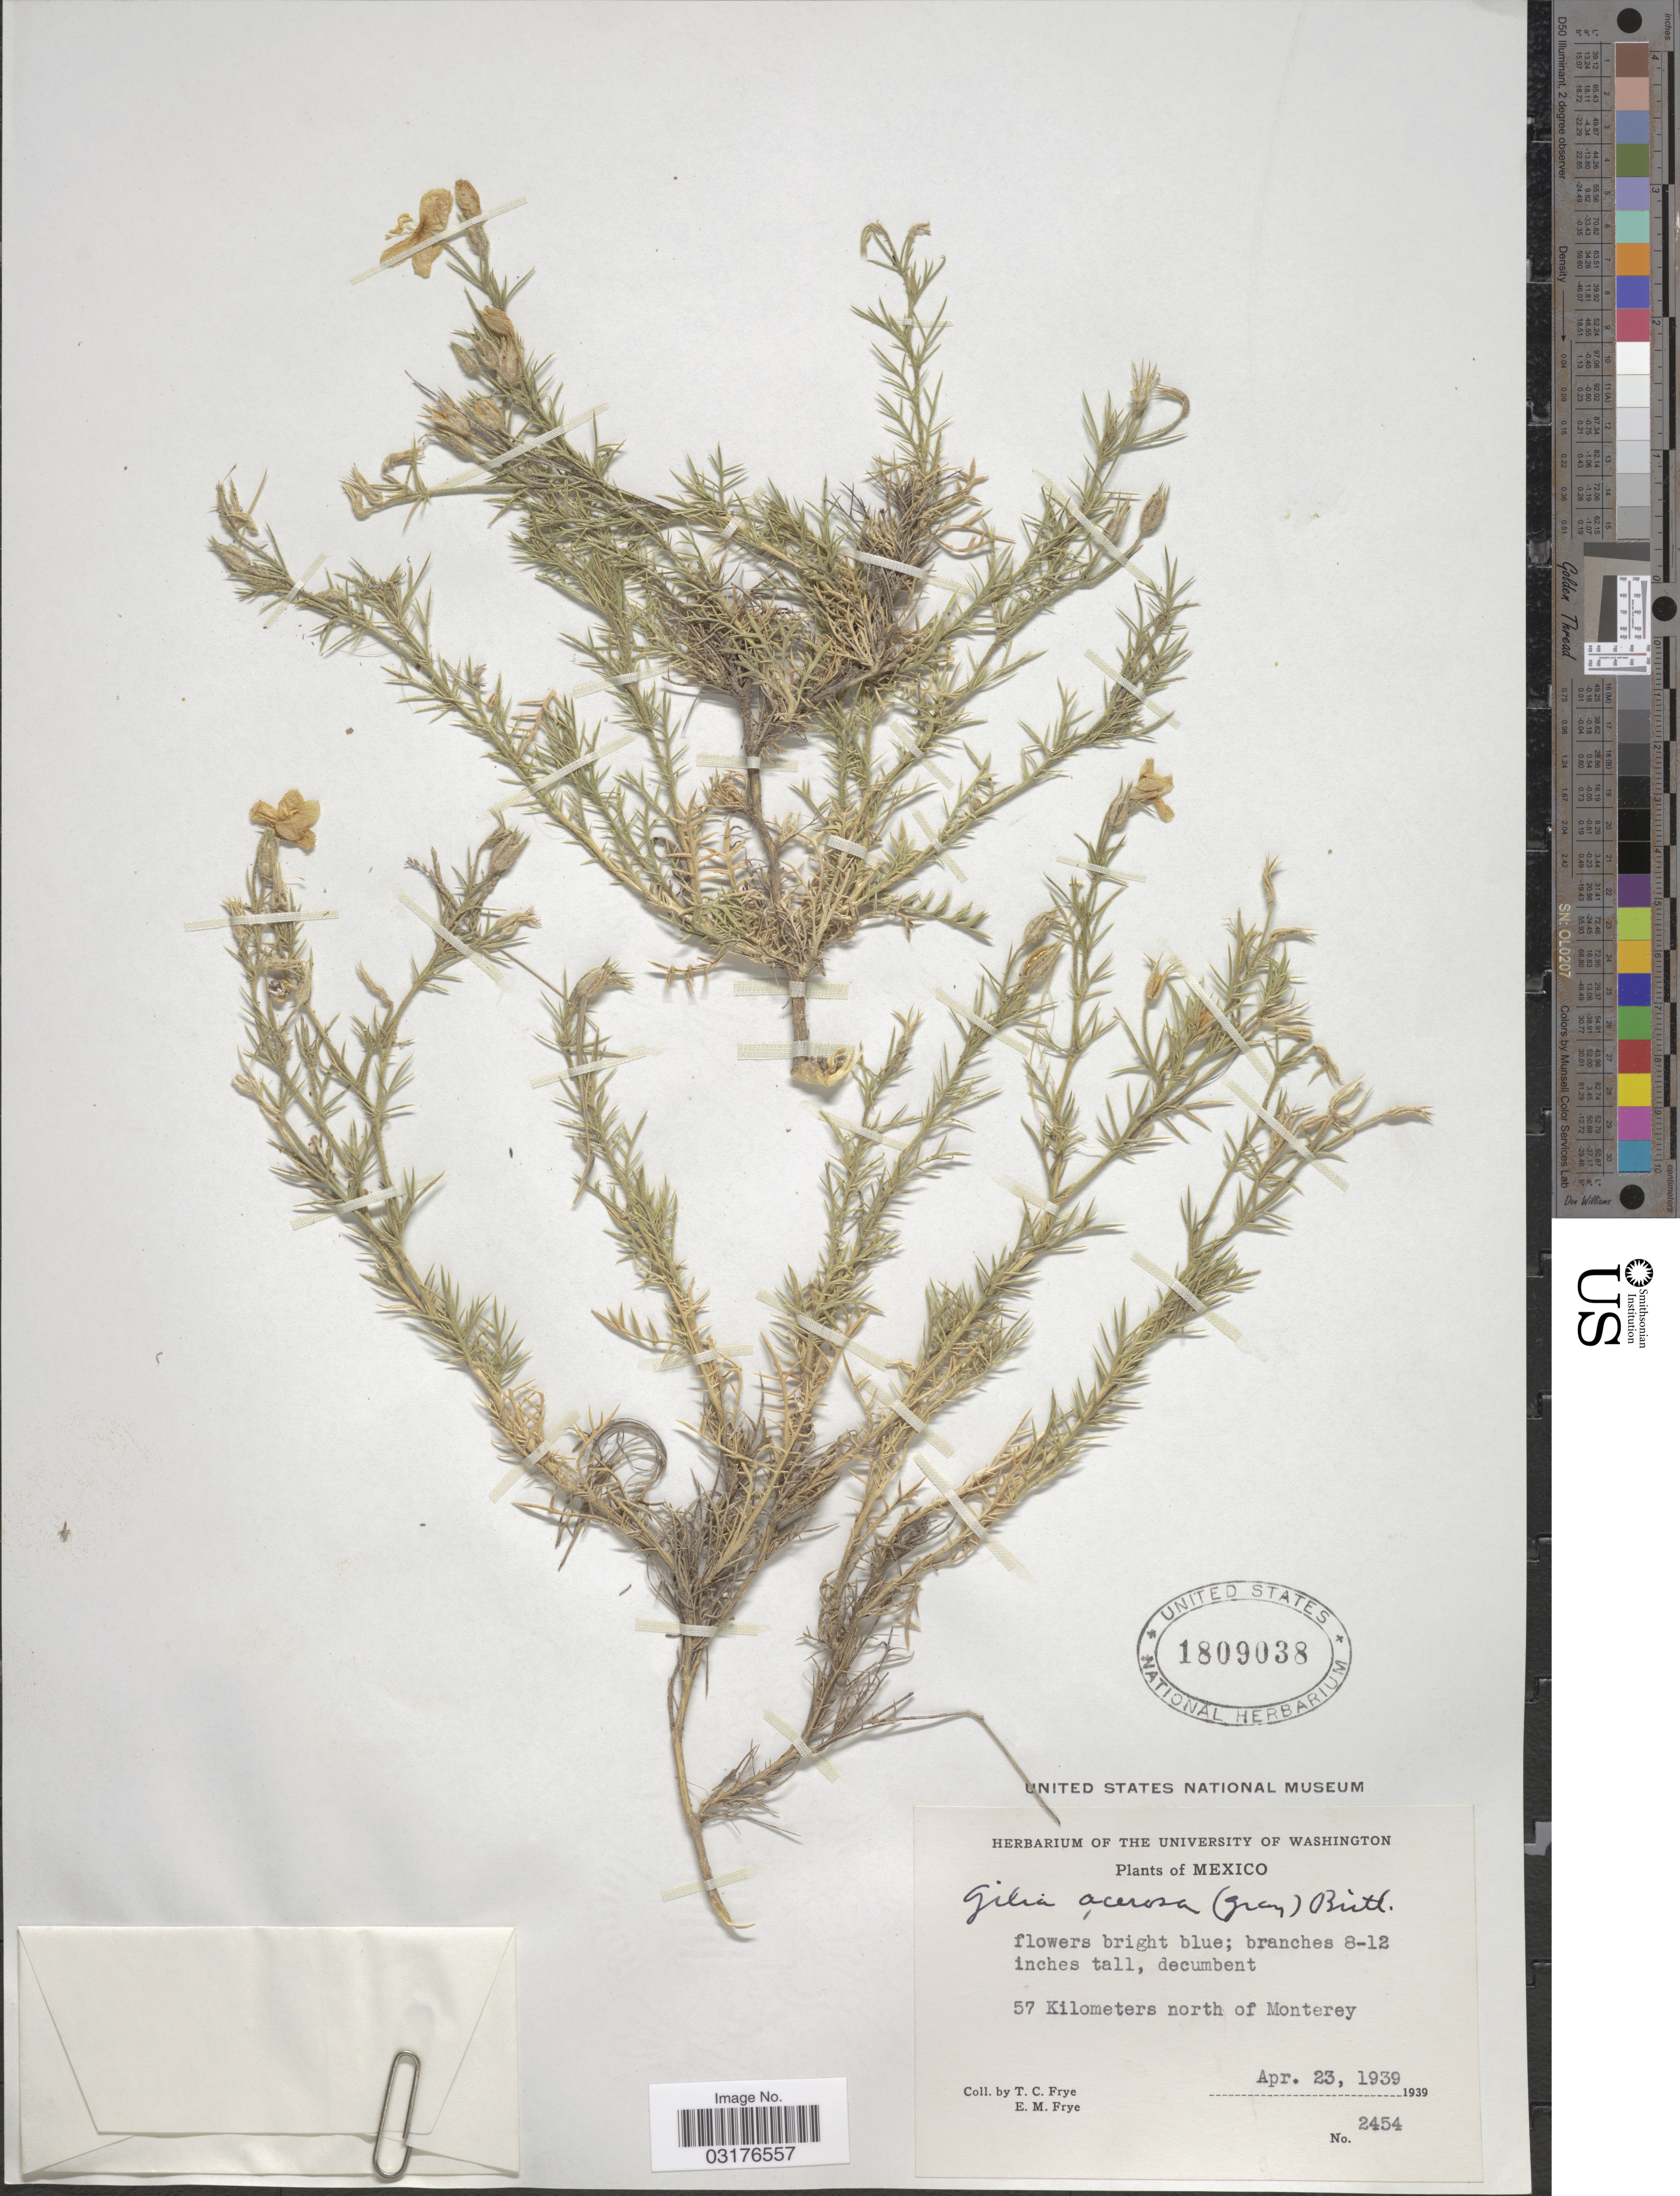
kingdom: Plantae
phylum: Tracheophyta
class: Magnoliopsida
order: Ericales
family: Polemoniaceae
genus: Giliastrum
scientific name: Giliastrum rigidulum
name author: (Benth.) Rydb.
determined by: Porter, J. M.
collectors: T. C. Frye & E. Frye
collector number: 2454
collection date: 1939-04-23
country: Mexico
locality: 57 Kilometers north of Monterey.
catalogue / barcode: US 1809038